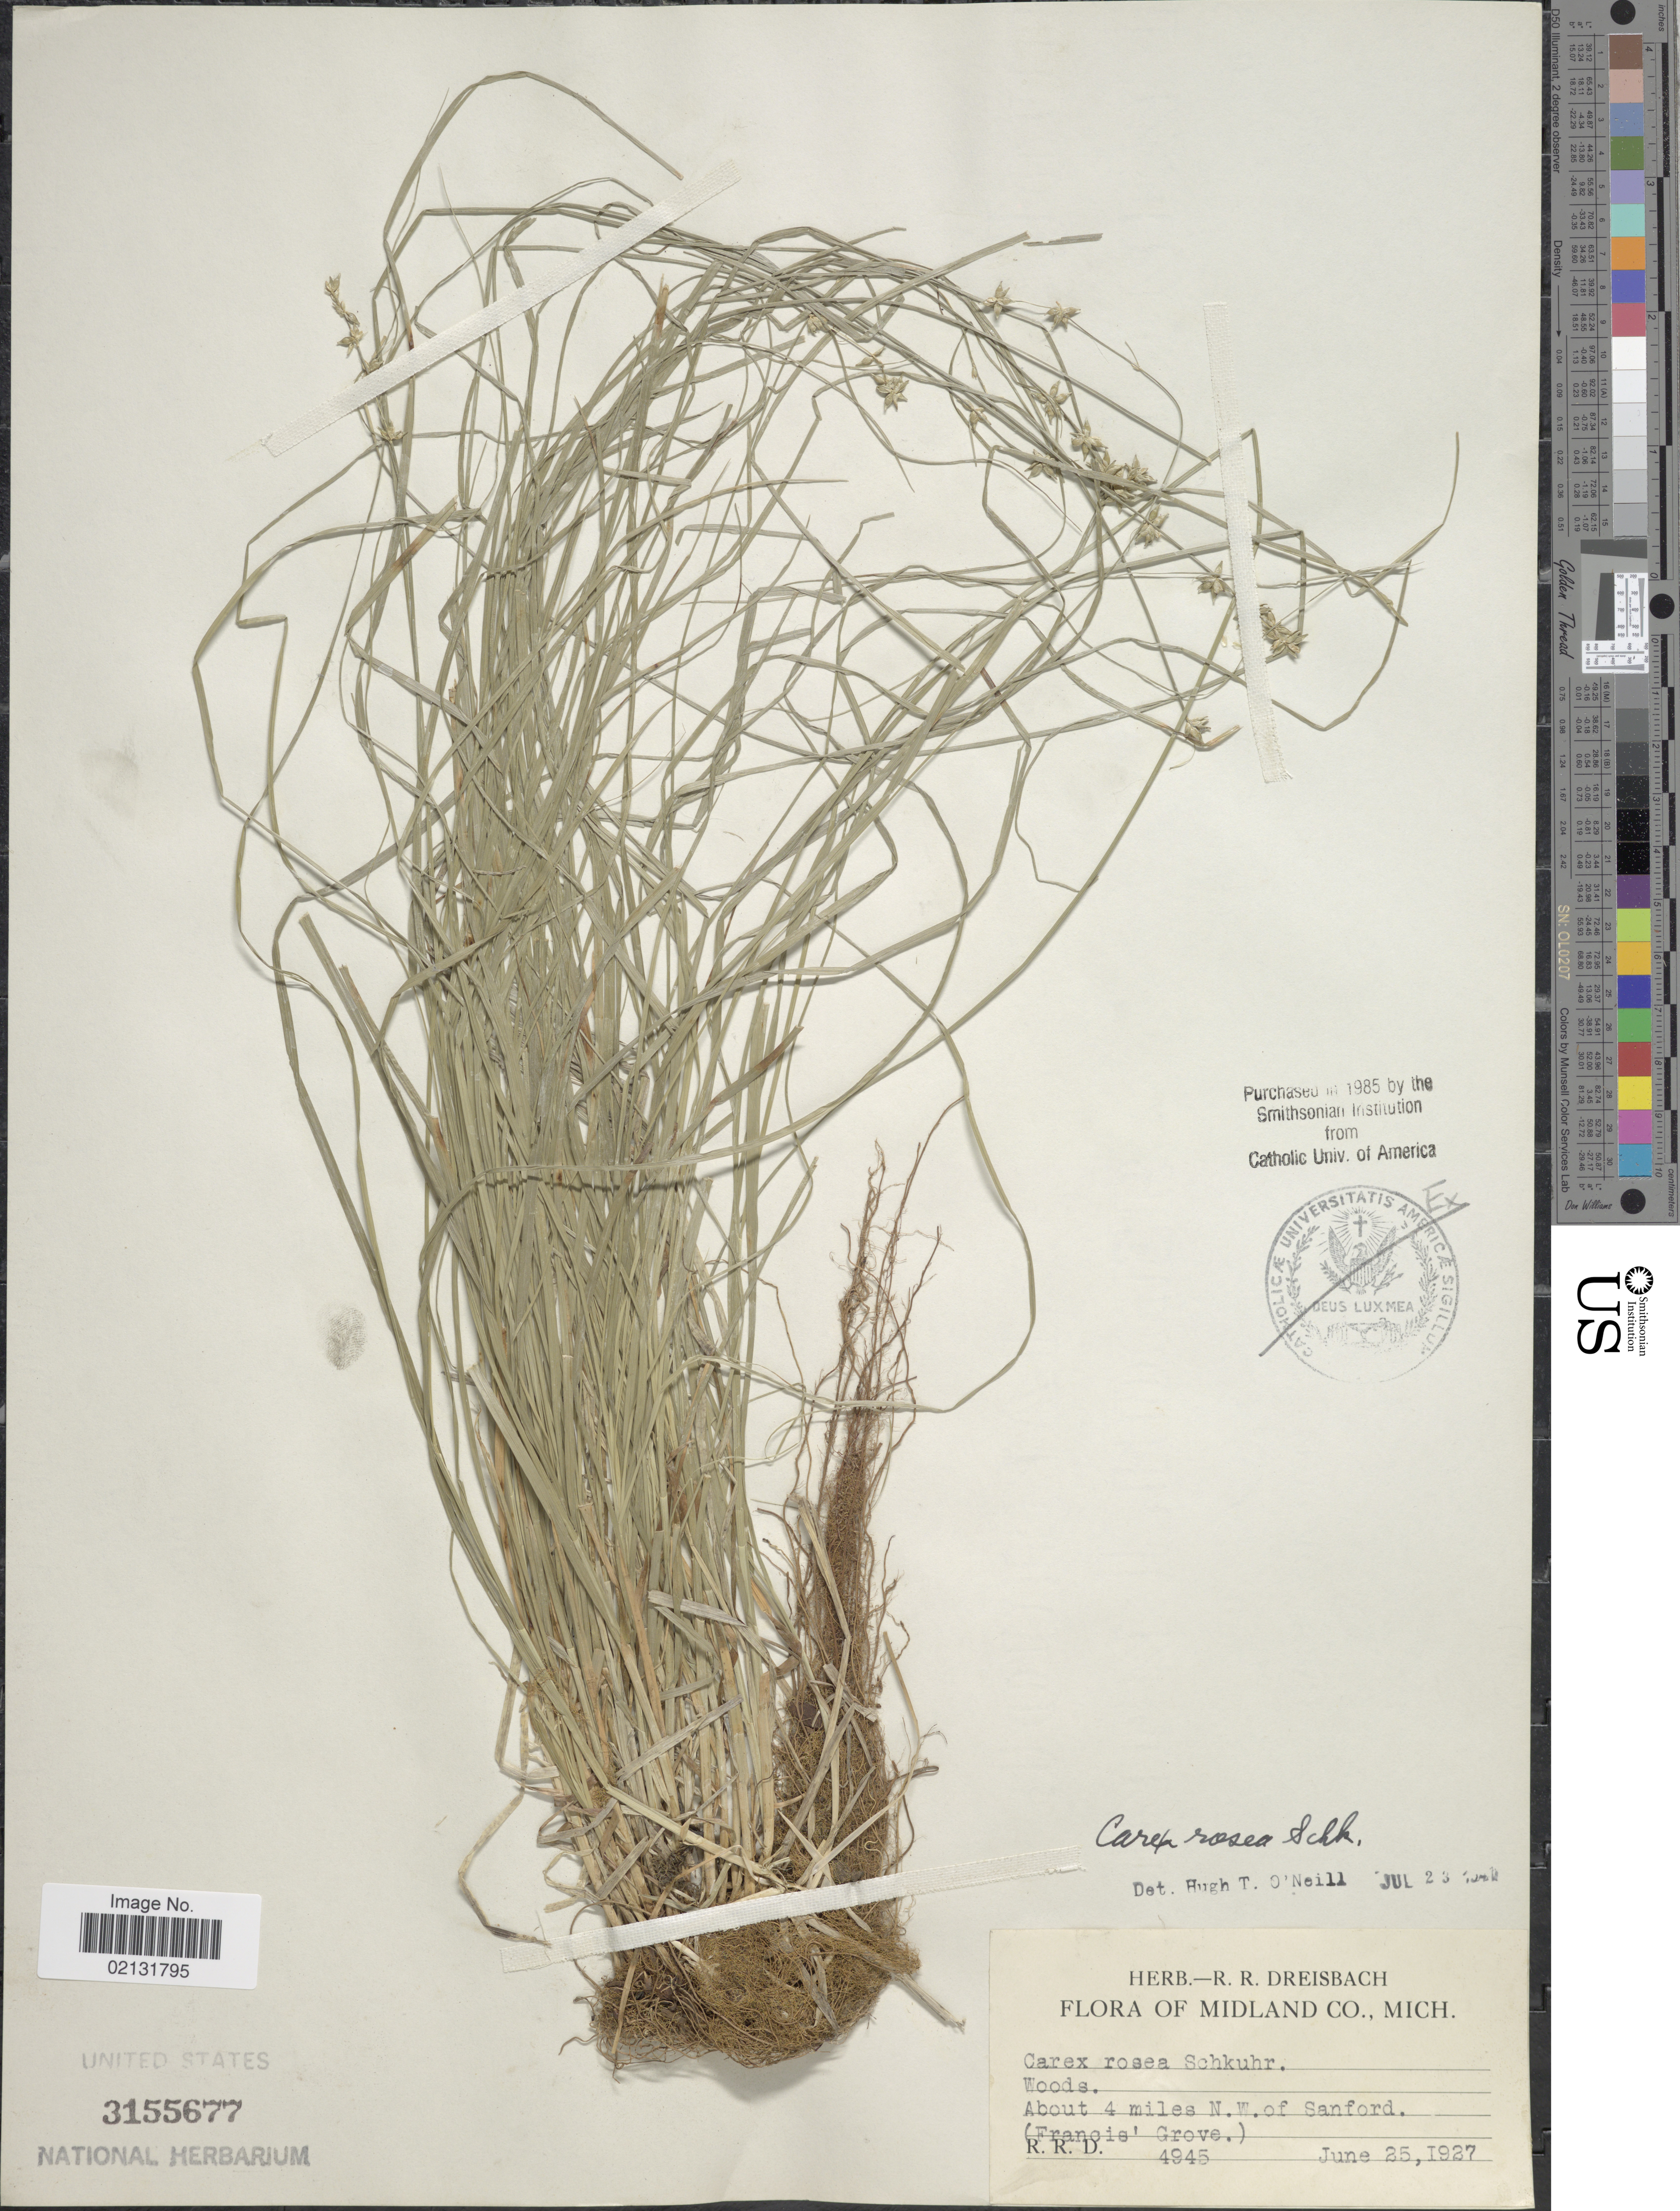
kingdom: Plantae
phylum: Tracheophyta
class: Liliopsida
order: Poales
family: Cyperaceae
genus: Carex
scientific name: Carex rosea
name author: Willd.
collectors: R. Dreisbach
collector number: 4945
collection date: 1927-06-25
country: United States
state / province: Michigan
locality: Midland Co., woods, about 4 miles N.W. of Sanford (Francis'Grove).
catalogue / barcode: US 3155677